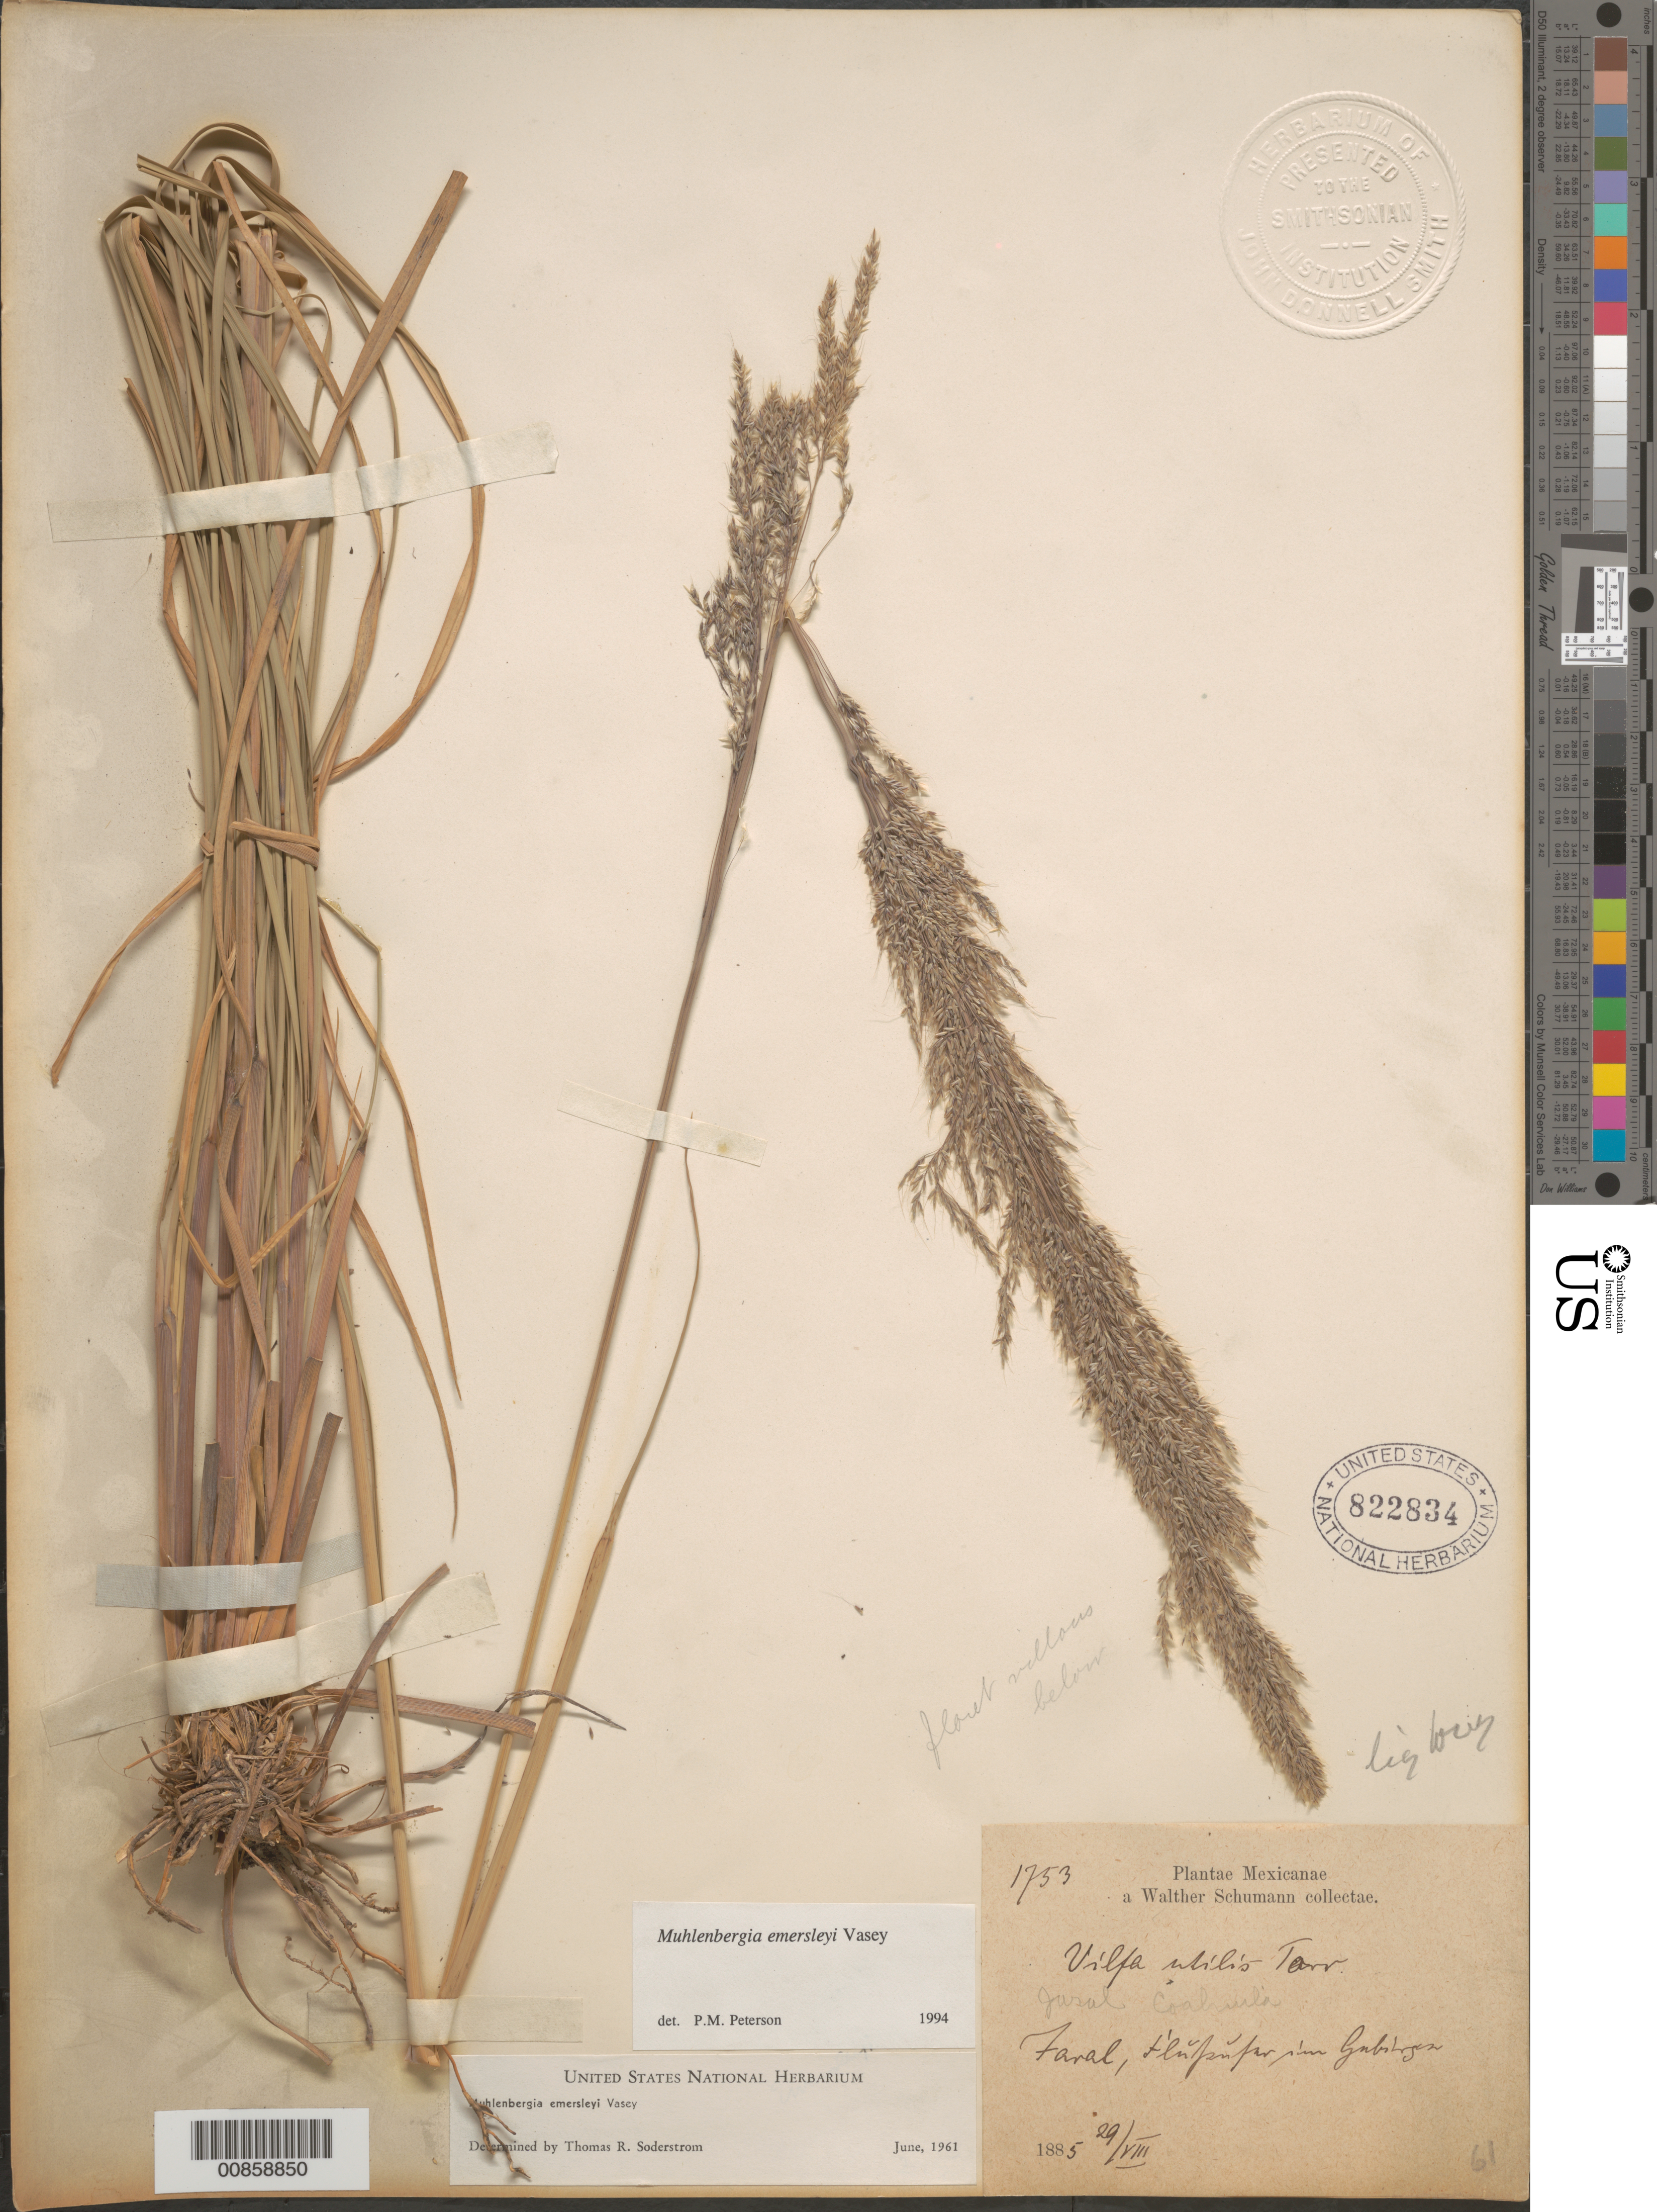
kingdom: Plantae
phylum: Tracheophyta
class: Liliopsida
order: Poales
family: Poaceae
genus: Muhlenbergia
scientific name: Muhlenbergia emersleyi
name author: Vasey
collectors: W. Schumann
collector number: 1753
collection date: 1885-08-29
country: Mexico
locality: Faral, Flussufer im Gebirgen.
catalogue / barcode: US 822834